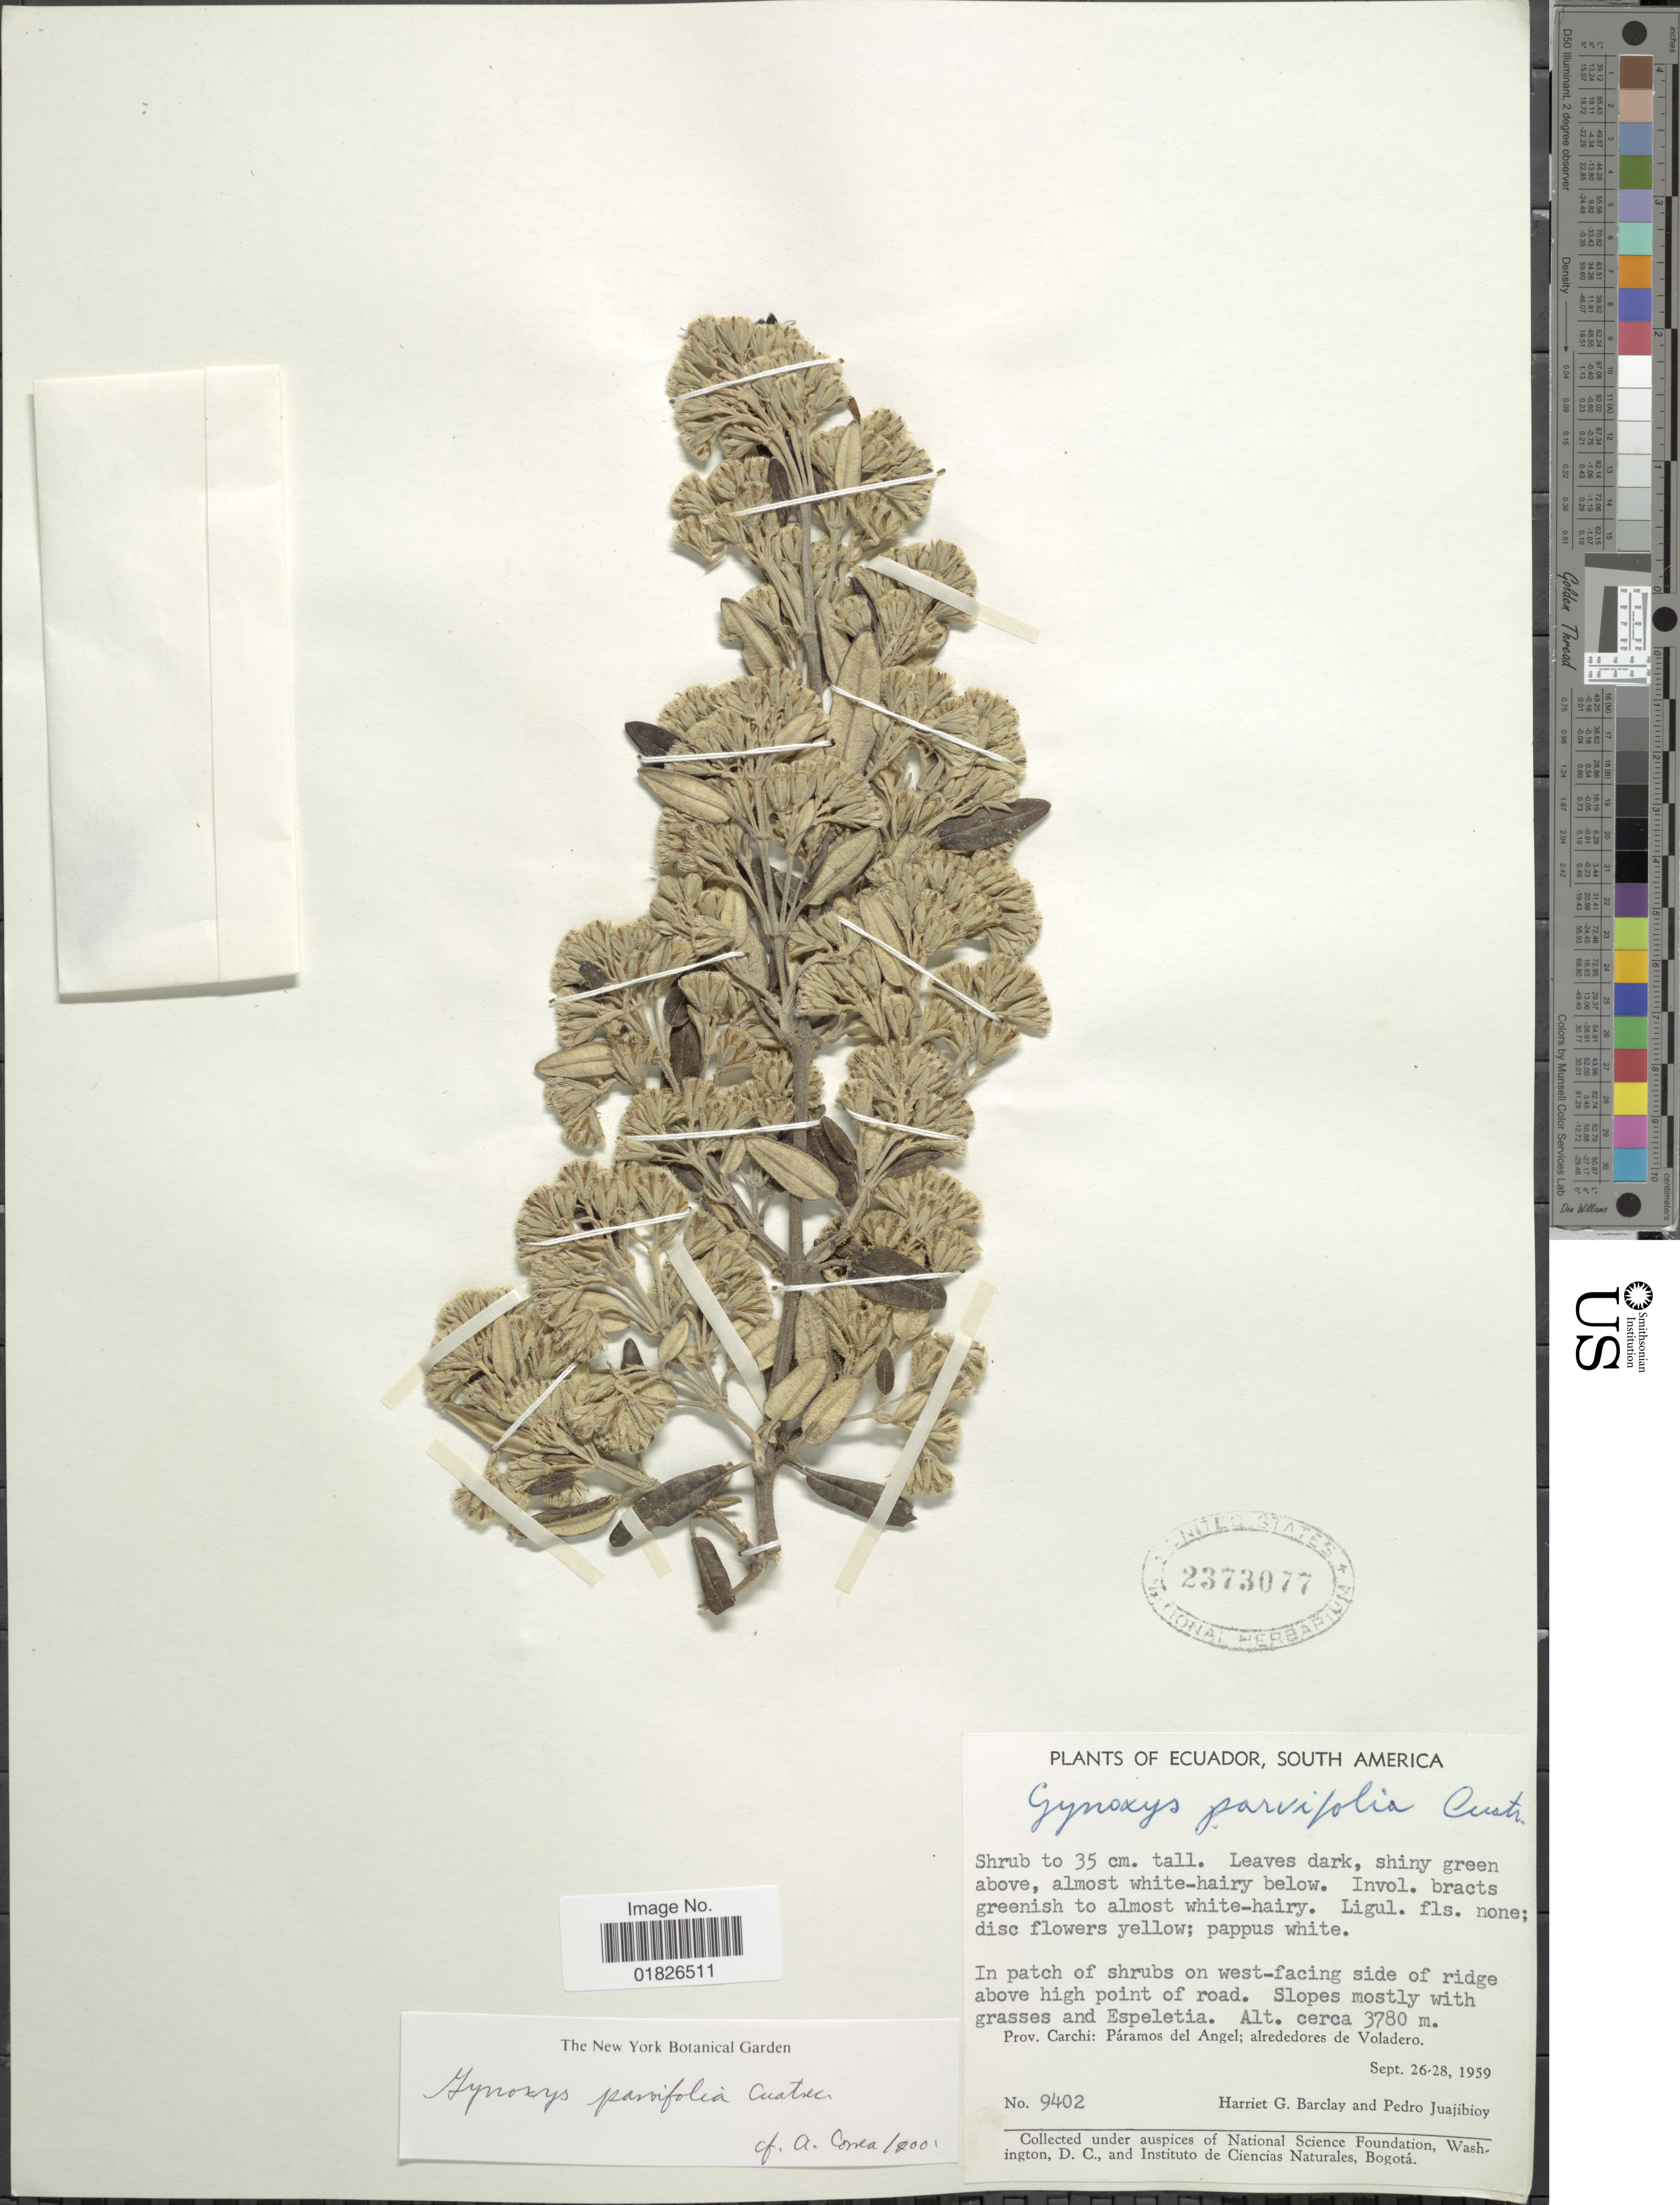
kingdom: Plantae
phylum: Tracheophyta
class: Magnoliopsida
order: Asterales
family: Asteraceae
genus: Gynoxys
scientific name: Gynoxys parvifolia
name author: Cuatrec.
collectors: H. G. Barclay & P. Juajibioy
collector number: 9402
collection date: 1959-09-26/1959-09-28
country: Ecuador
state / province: Carchi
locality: South America, Paramos del Angel, alrededores de Voladero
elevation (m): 3780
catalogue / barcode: US 2373077